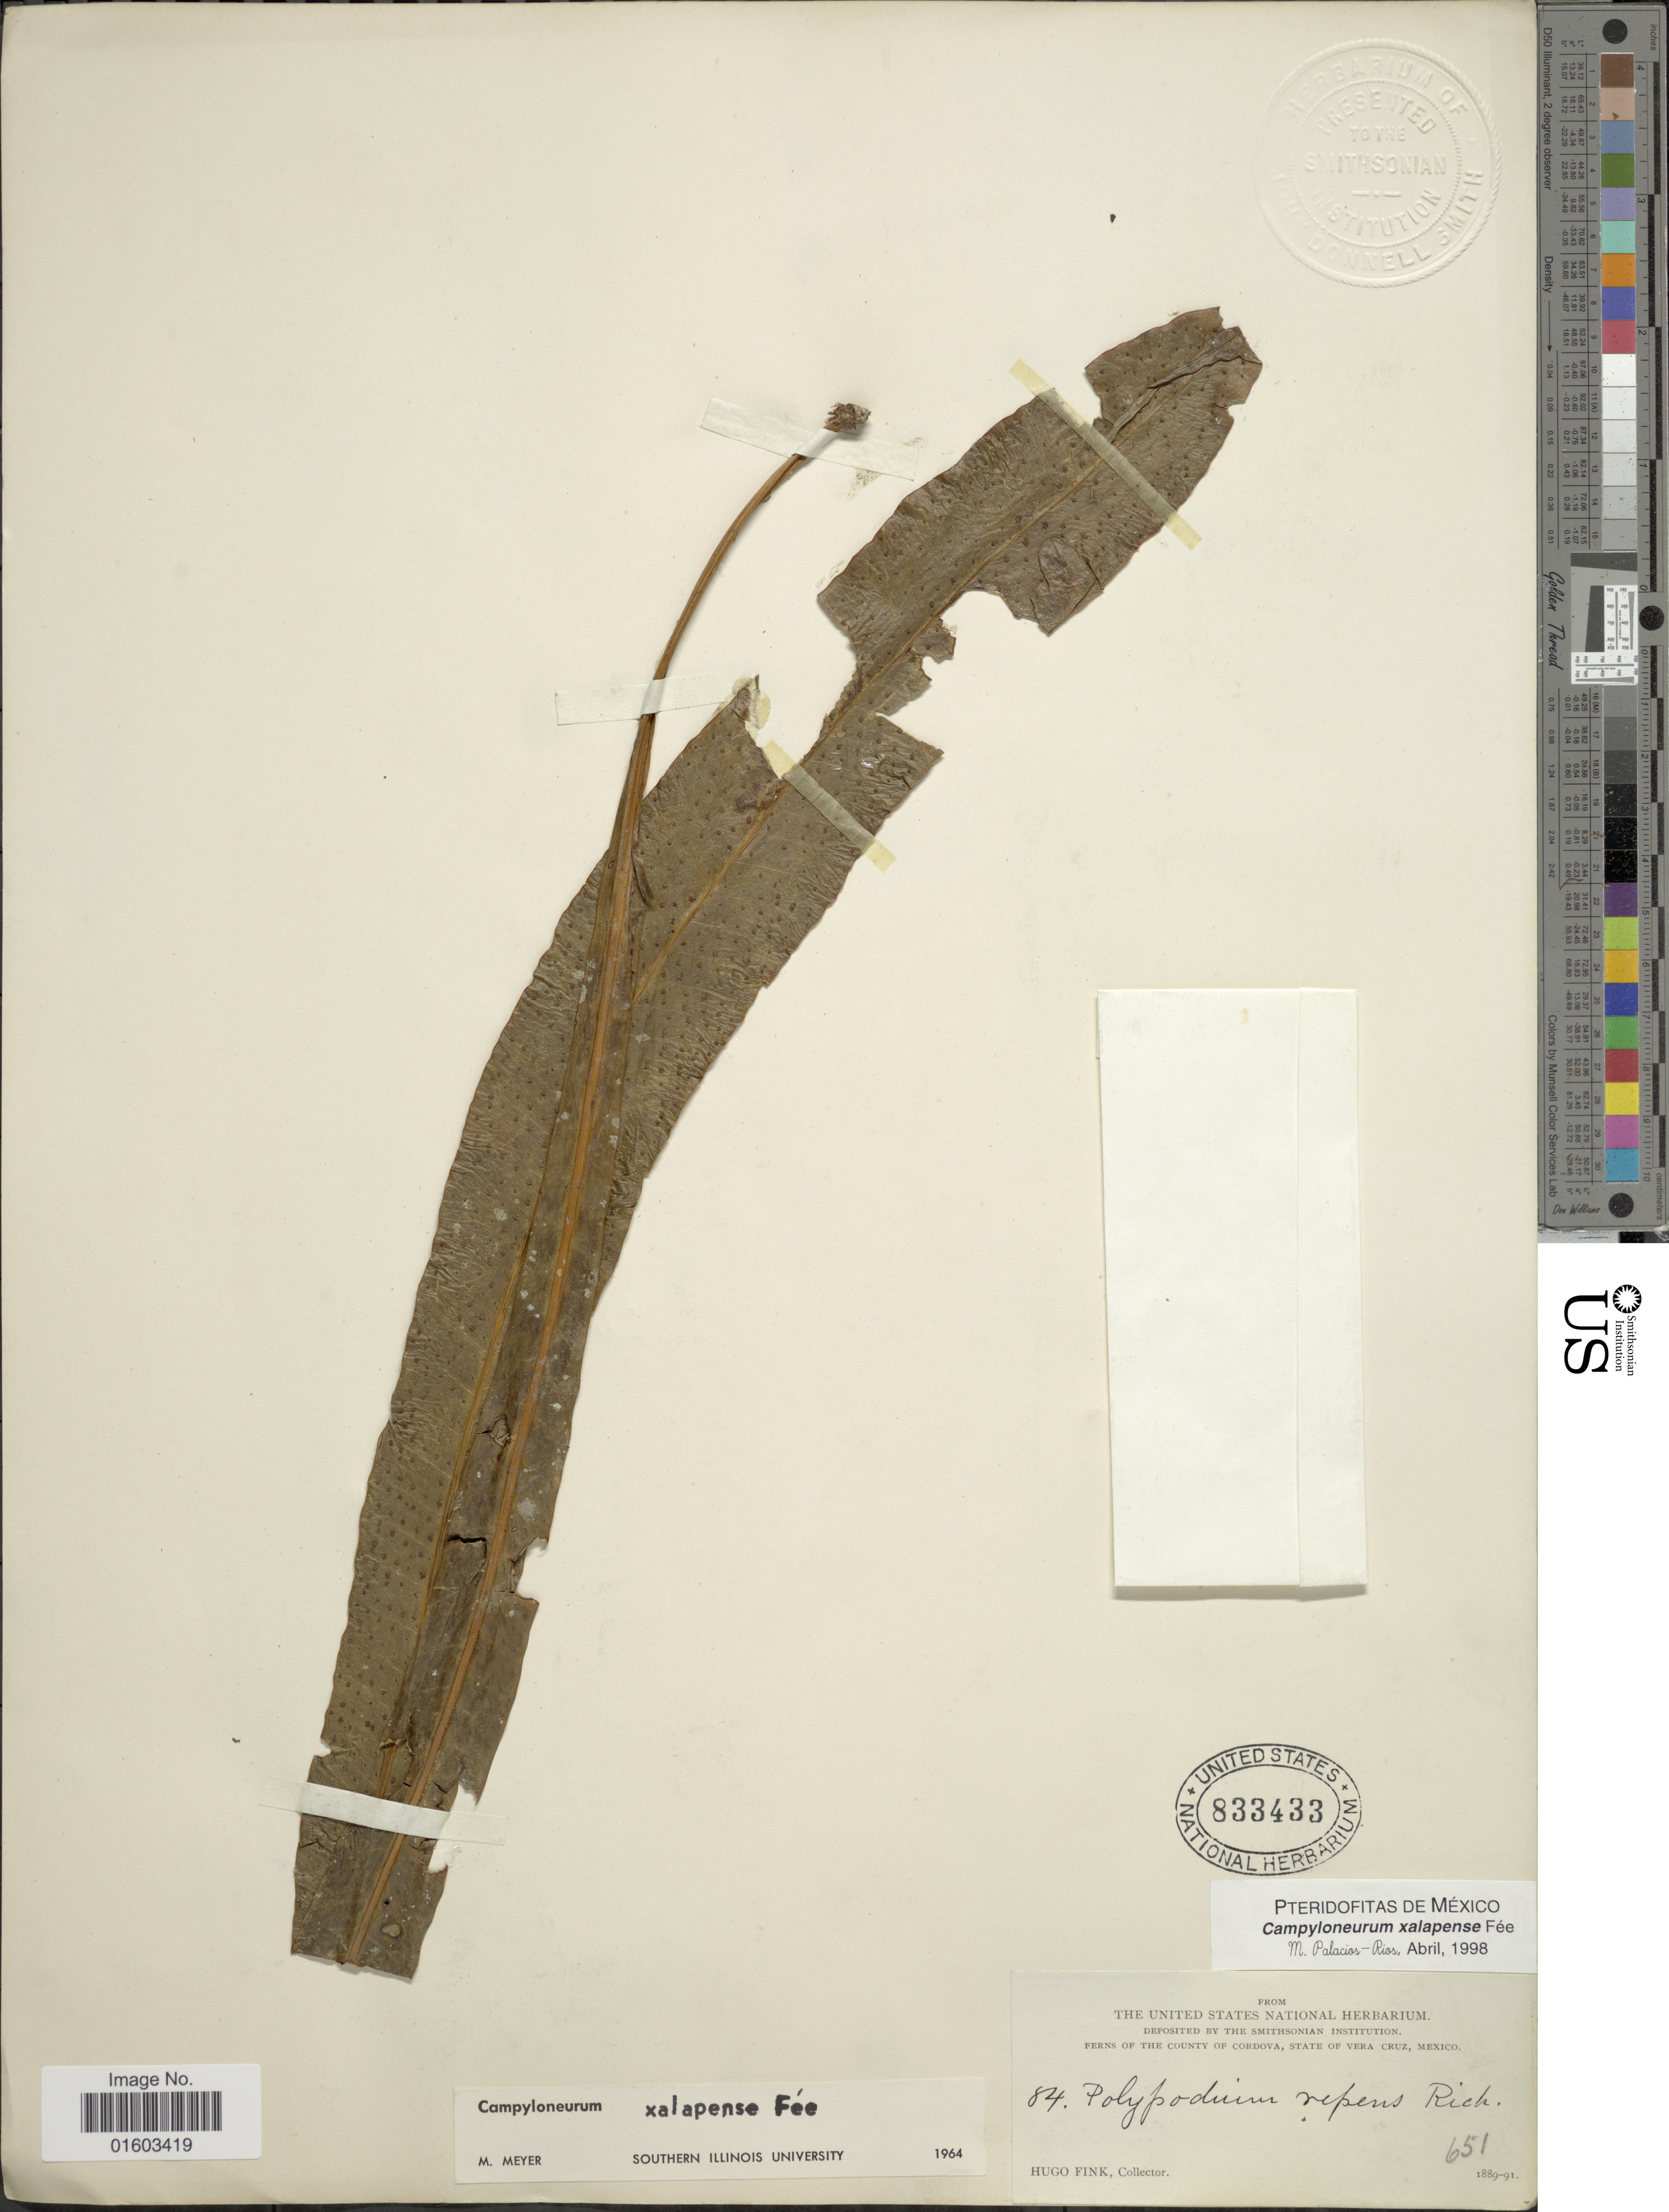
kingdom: Plantae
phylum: Tracheophyta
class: Polypodiopsida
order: Polypodiales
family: Polypodiaceae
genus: Campyloneurum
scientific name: Campyloneurum xalapense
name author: Fée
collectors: H. Fink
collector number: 84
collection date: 1889/1891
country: Mexico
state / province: Veracruz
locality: The County of Cordova, State of Vera Cruz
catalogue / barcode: US 833433